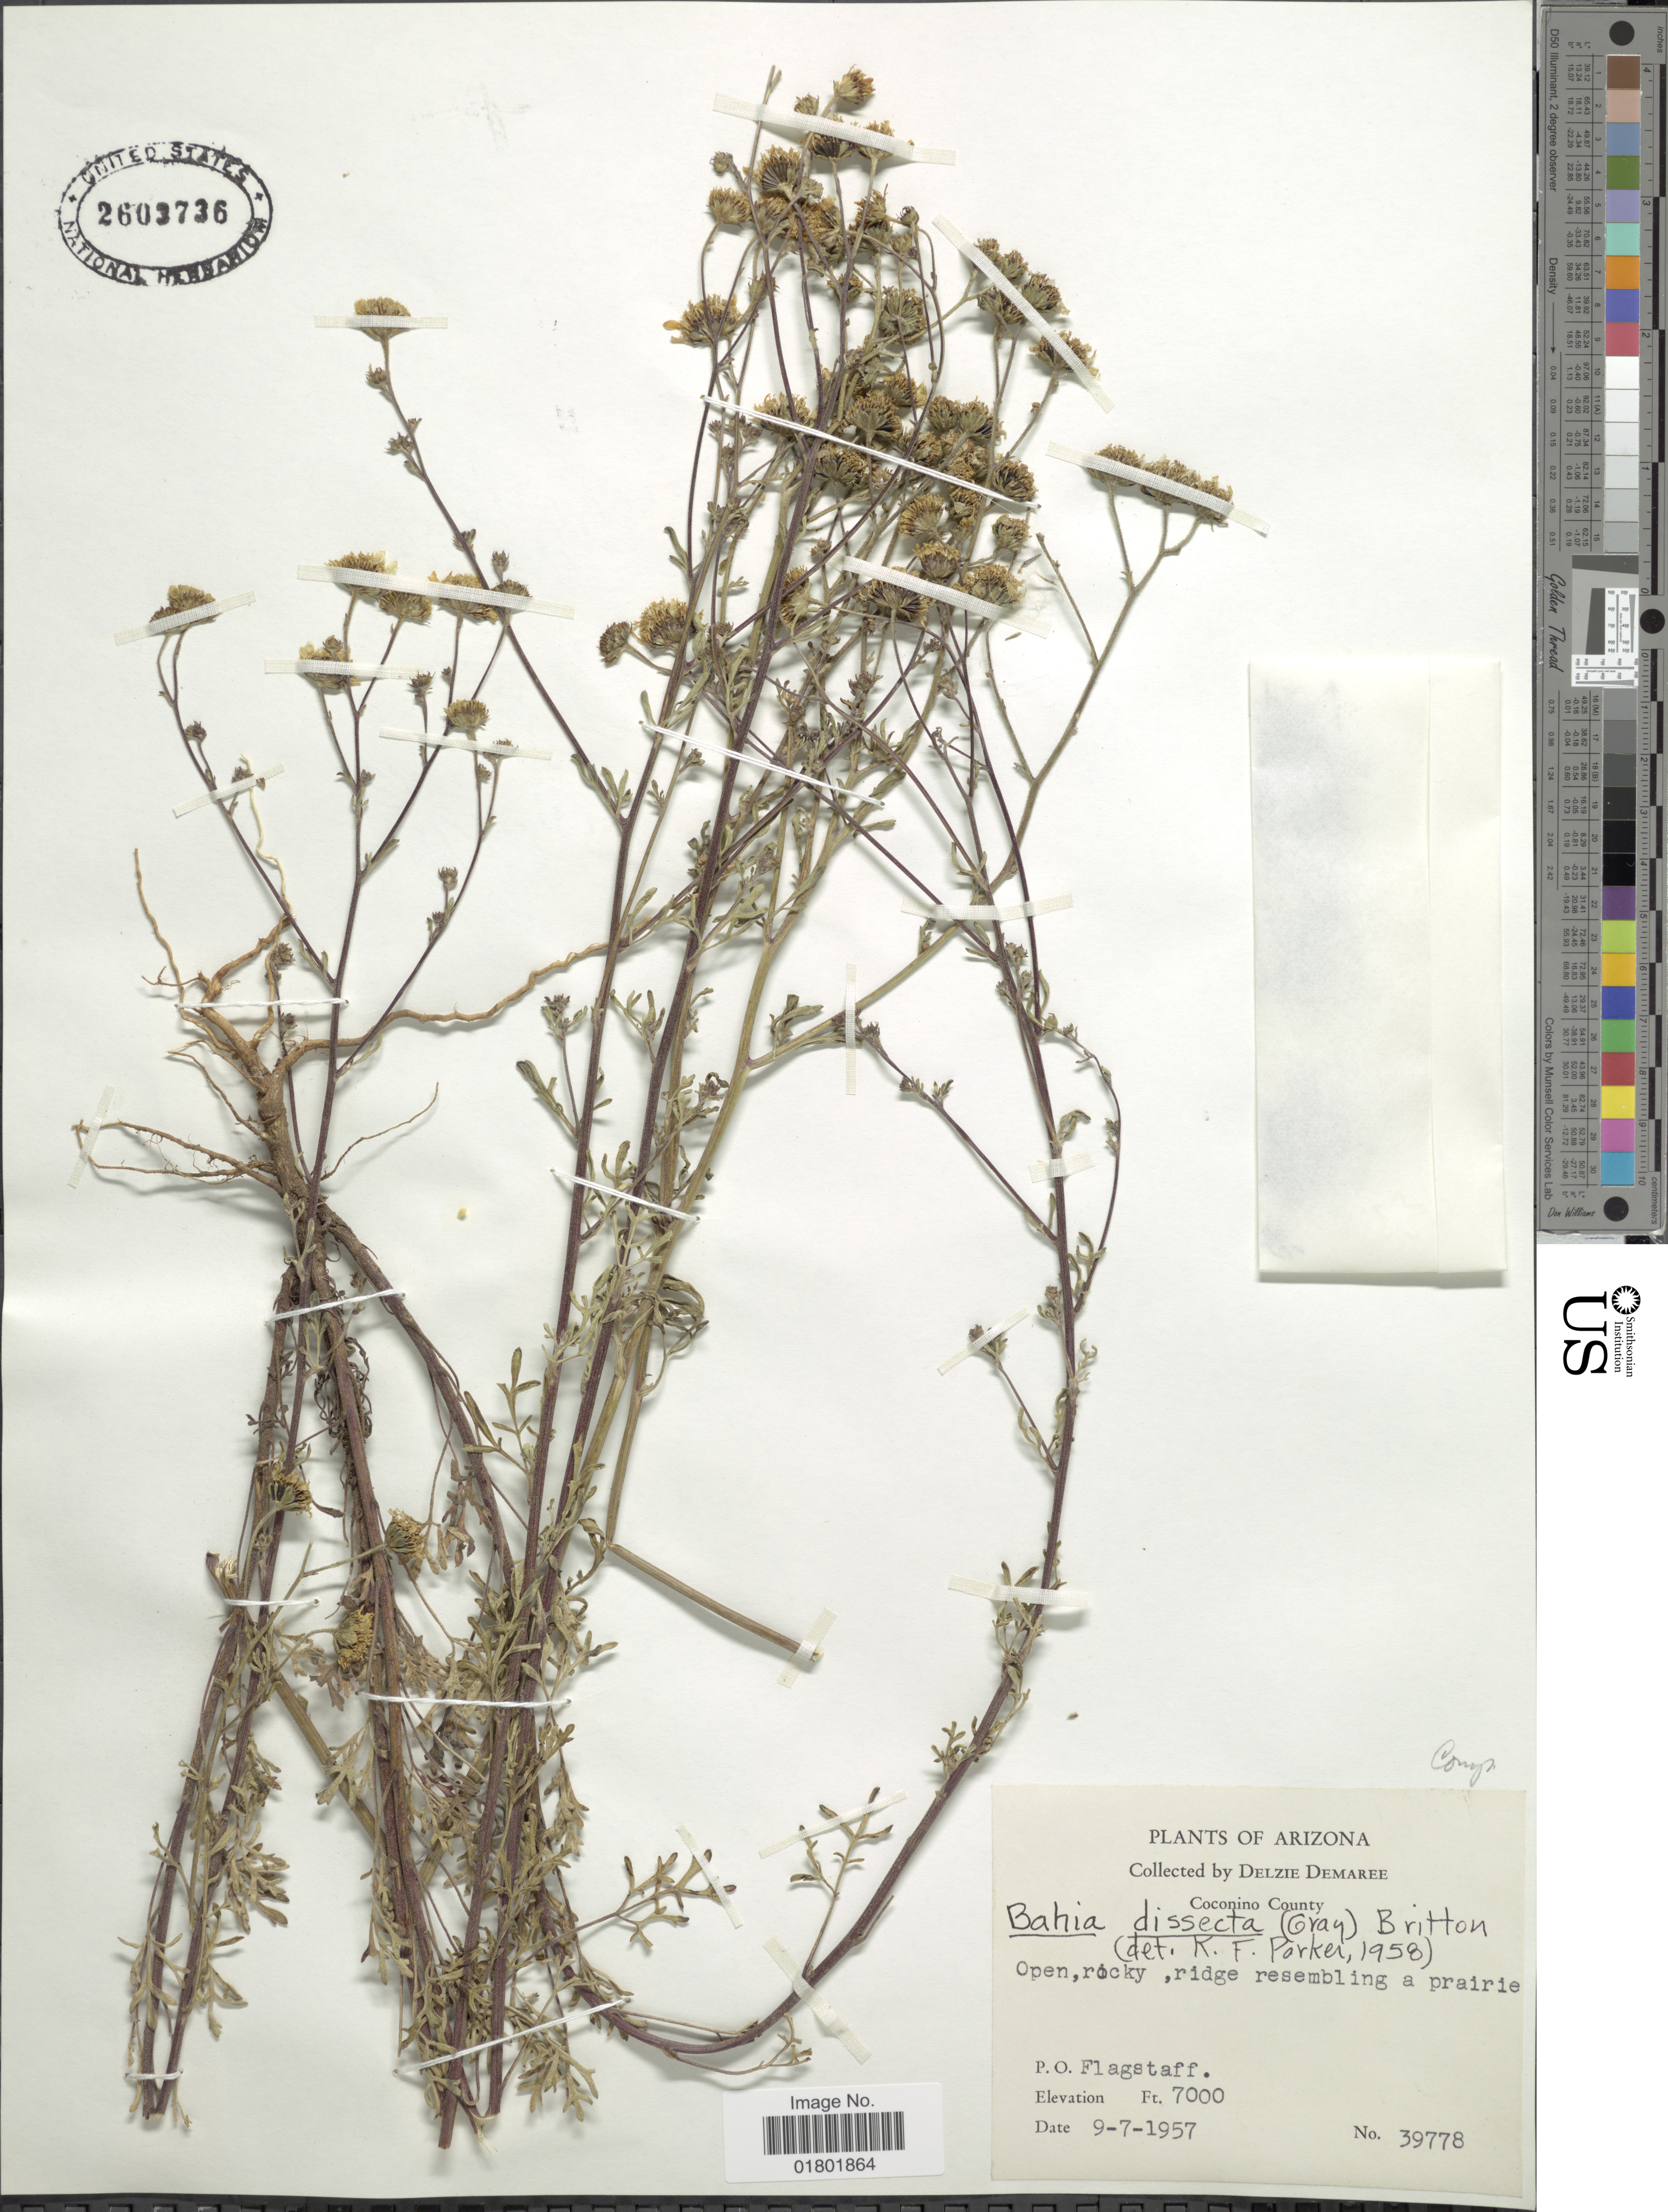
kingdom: Plantae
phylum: Tracheophyta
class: Magnoliopsida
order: Asterales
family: Asteraceae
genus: Bahia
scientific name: Bahia dissecta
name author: (A. Gray) Britton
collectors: D. Demaree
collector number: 39778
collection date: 1957-09-07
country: United States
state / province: Arizona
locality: Coconino County, P. O. Flagstaff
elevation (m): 2134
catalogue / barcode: US 2603736